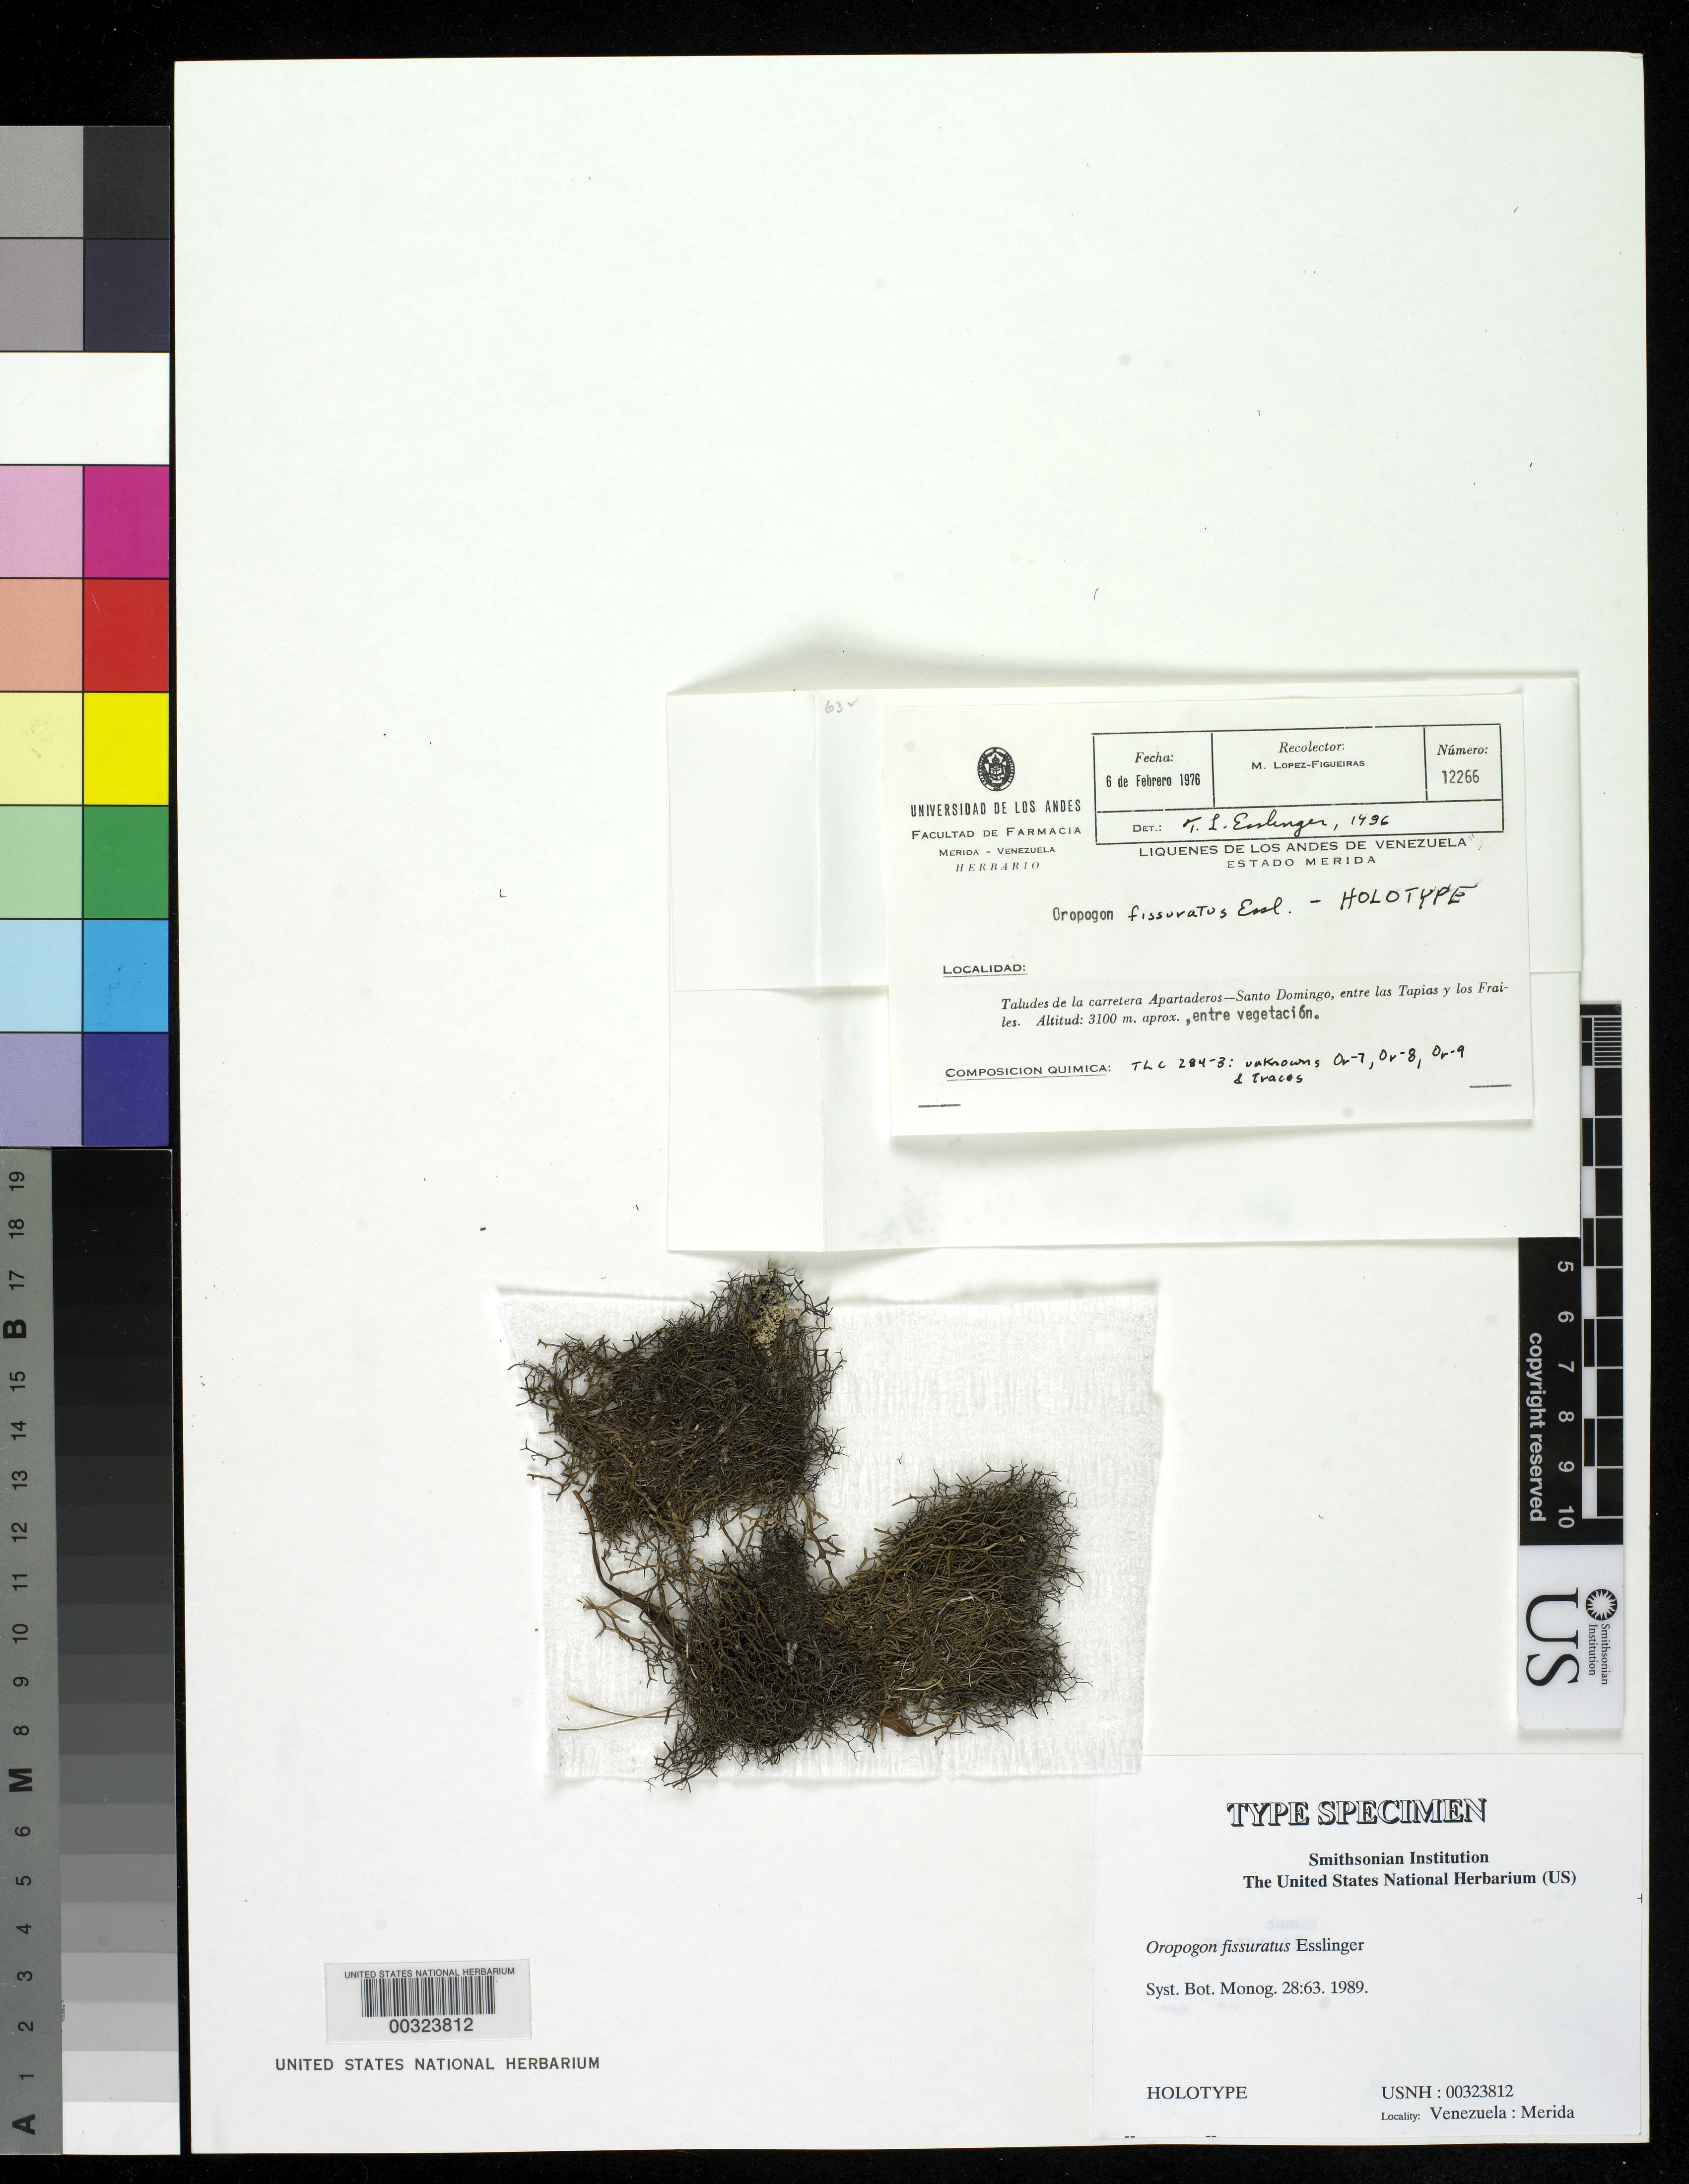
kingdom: Fungi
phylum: Ascomycota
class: Lecanoromycetes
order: Lecanorales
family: Parmeliaceae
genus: Oropogon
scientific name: Oropogon fissuratus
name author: Essl.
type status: Holotype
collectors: M. López Figueiras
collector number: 12266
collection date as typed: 06 Feb 1976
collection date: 1976-02-06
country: Venezuela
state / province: Mérida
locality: Slope of Apartaderos-Santo Domingo Highway, between Las Tapias and Los Frailes, between vegetation.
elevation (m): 3100